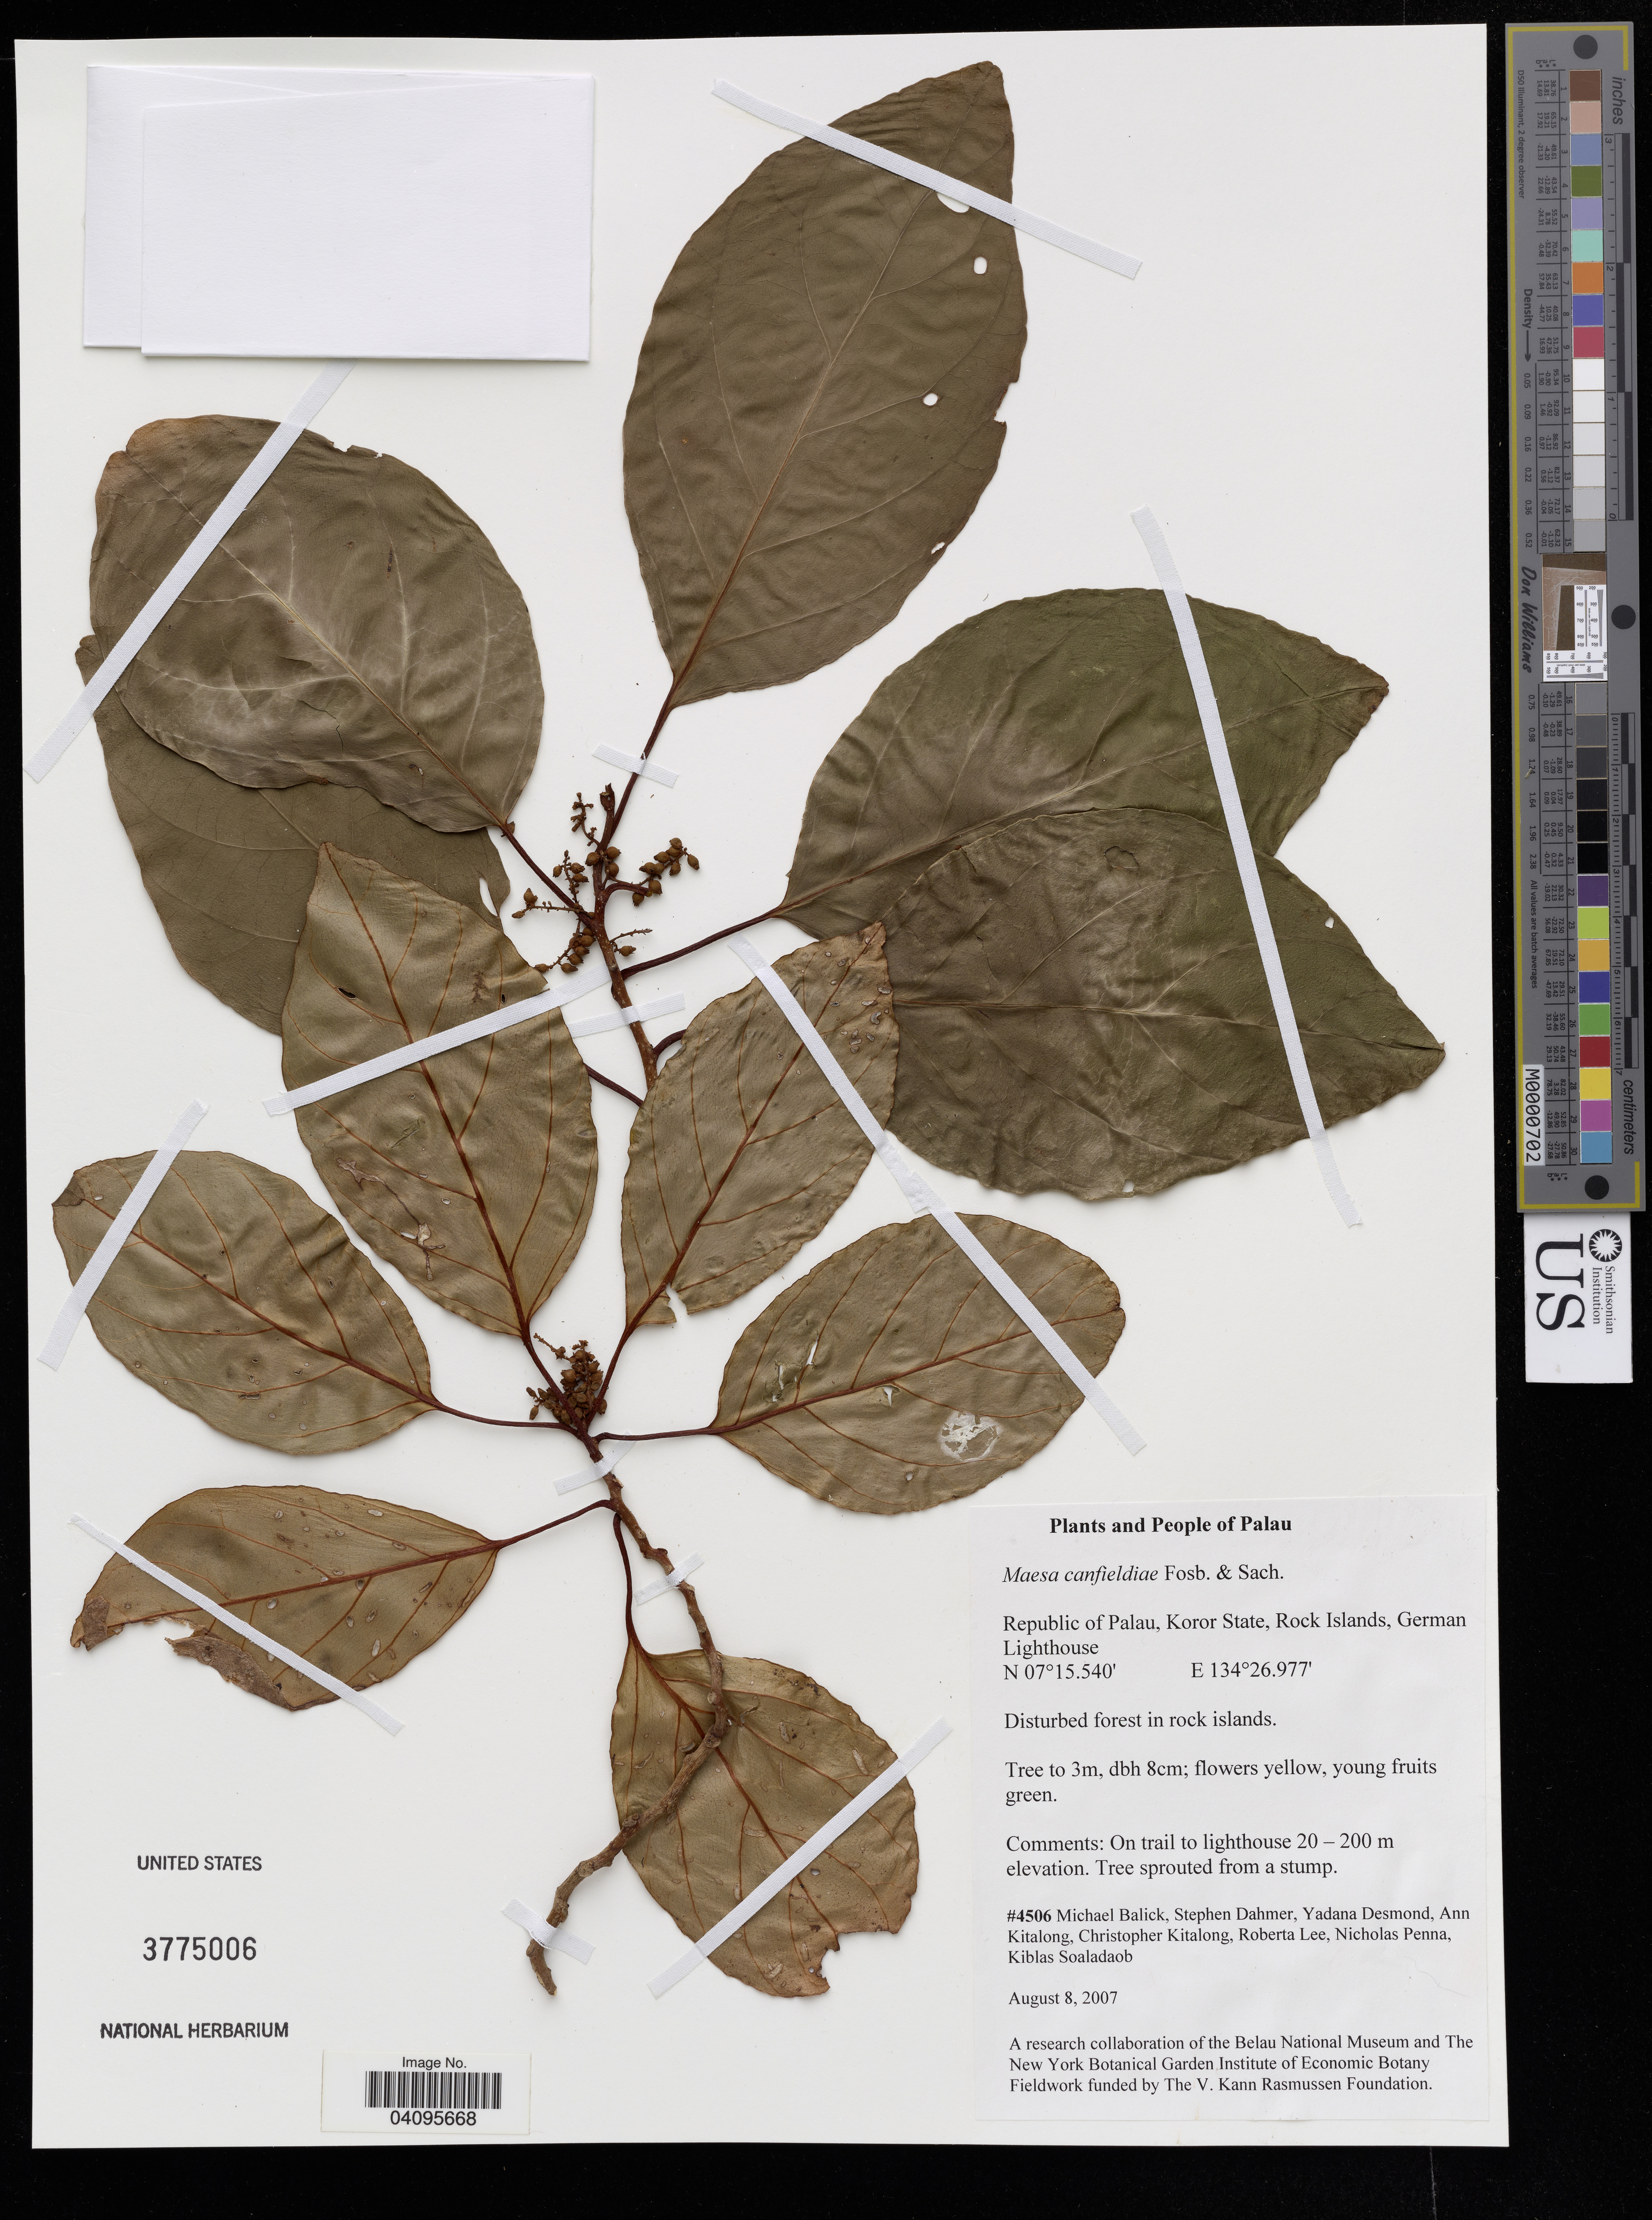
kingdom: Plantae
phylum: Tracheophyta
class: Magnoliopsida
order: Ericales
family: Primulaceae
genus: Maesa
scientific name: Maesa canfieldiae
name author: Fosberg & Sachet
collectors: M. Balick, S. Dahmer, Y. Desmond & A. Kitalong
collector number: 4506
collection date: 2007-08-08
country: Belau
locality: Koror State, Rock Islands, German Lighthouse.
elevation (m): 20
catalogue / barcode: US 3775006